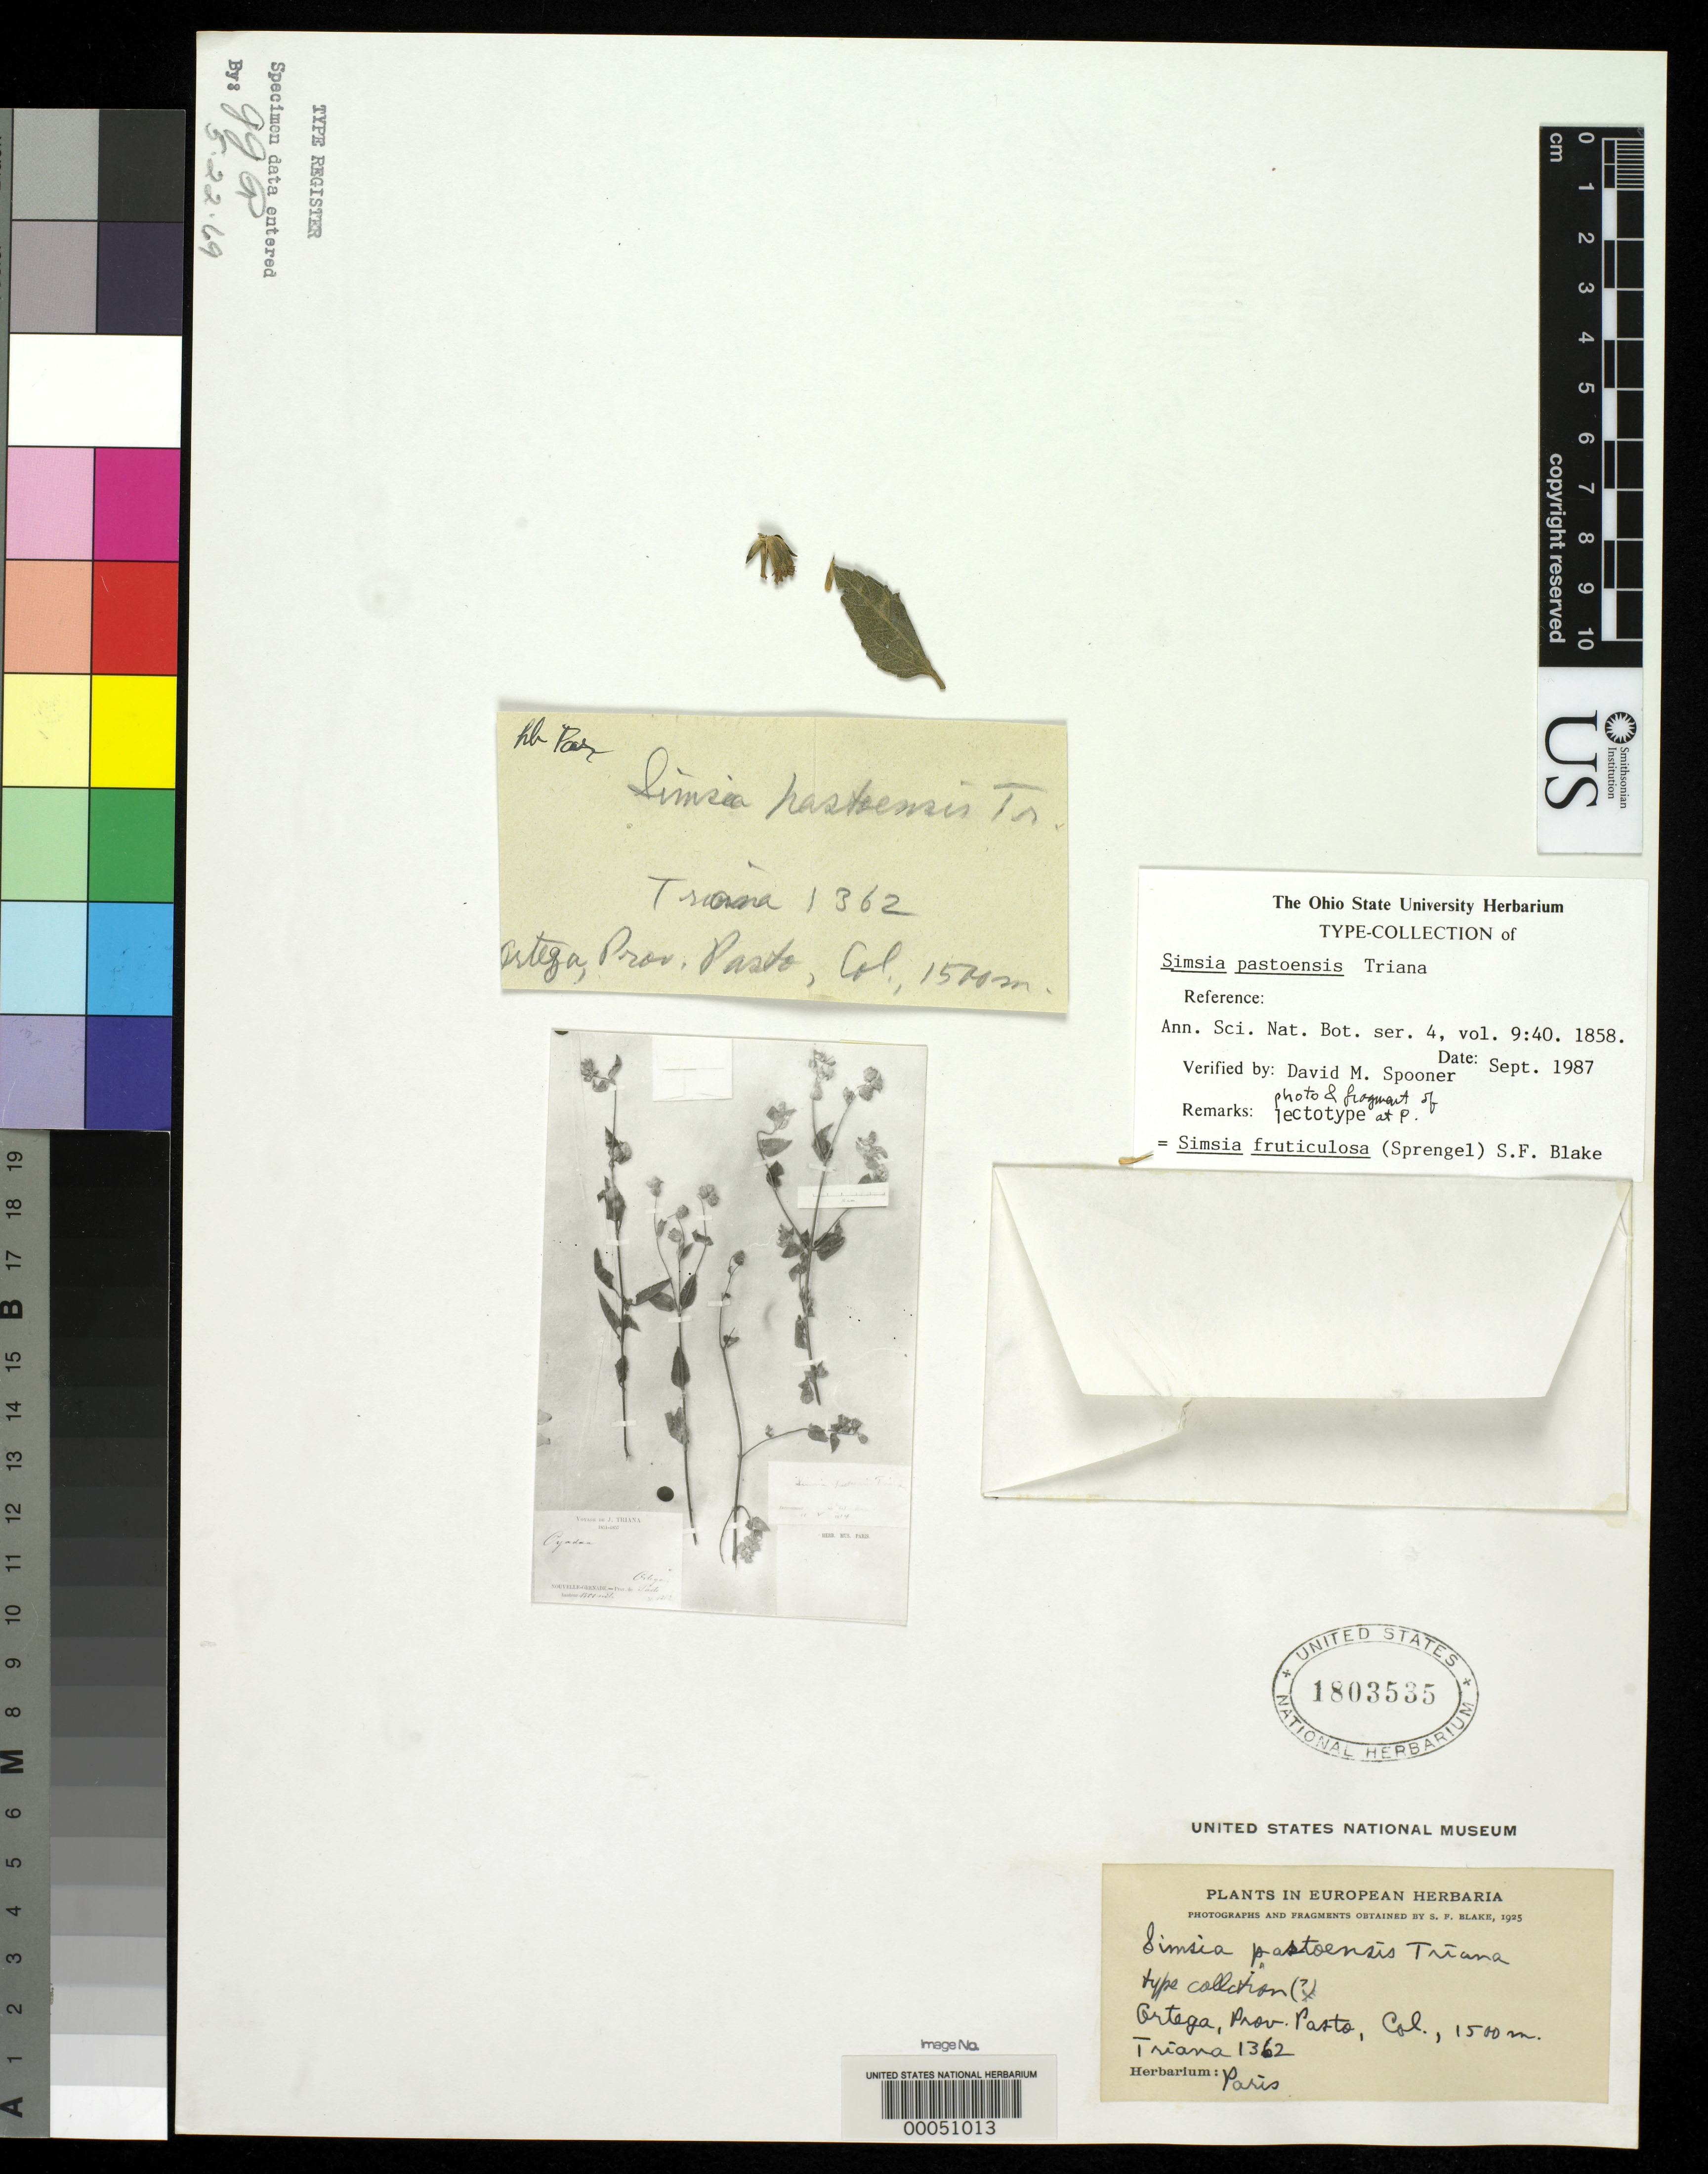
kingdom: Plantae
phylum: Tracheophyta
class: Magnoliopsida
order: Asterales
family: Asteraceae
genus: Simsia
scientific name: Simsia pastoensis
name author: Triana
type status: Type Fragment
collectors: J. J. Triana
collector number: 1362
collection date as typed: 1854 to -- --- 1857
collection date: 1854/1857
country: Colombia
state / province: Nariño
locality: Pasto, Ortega.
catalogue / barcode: US 1803535